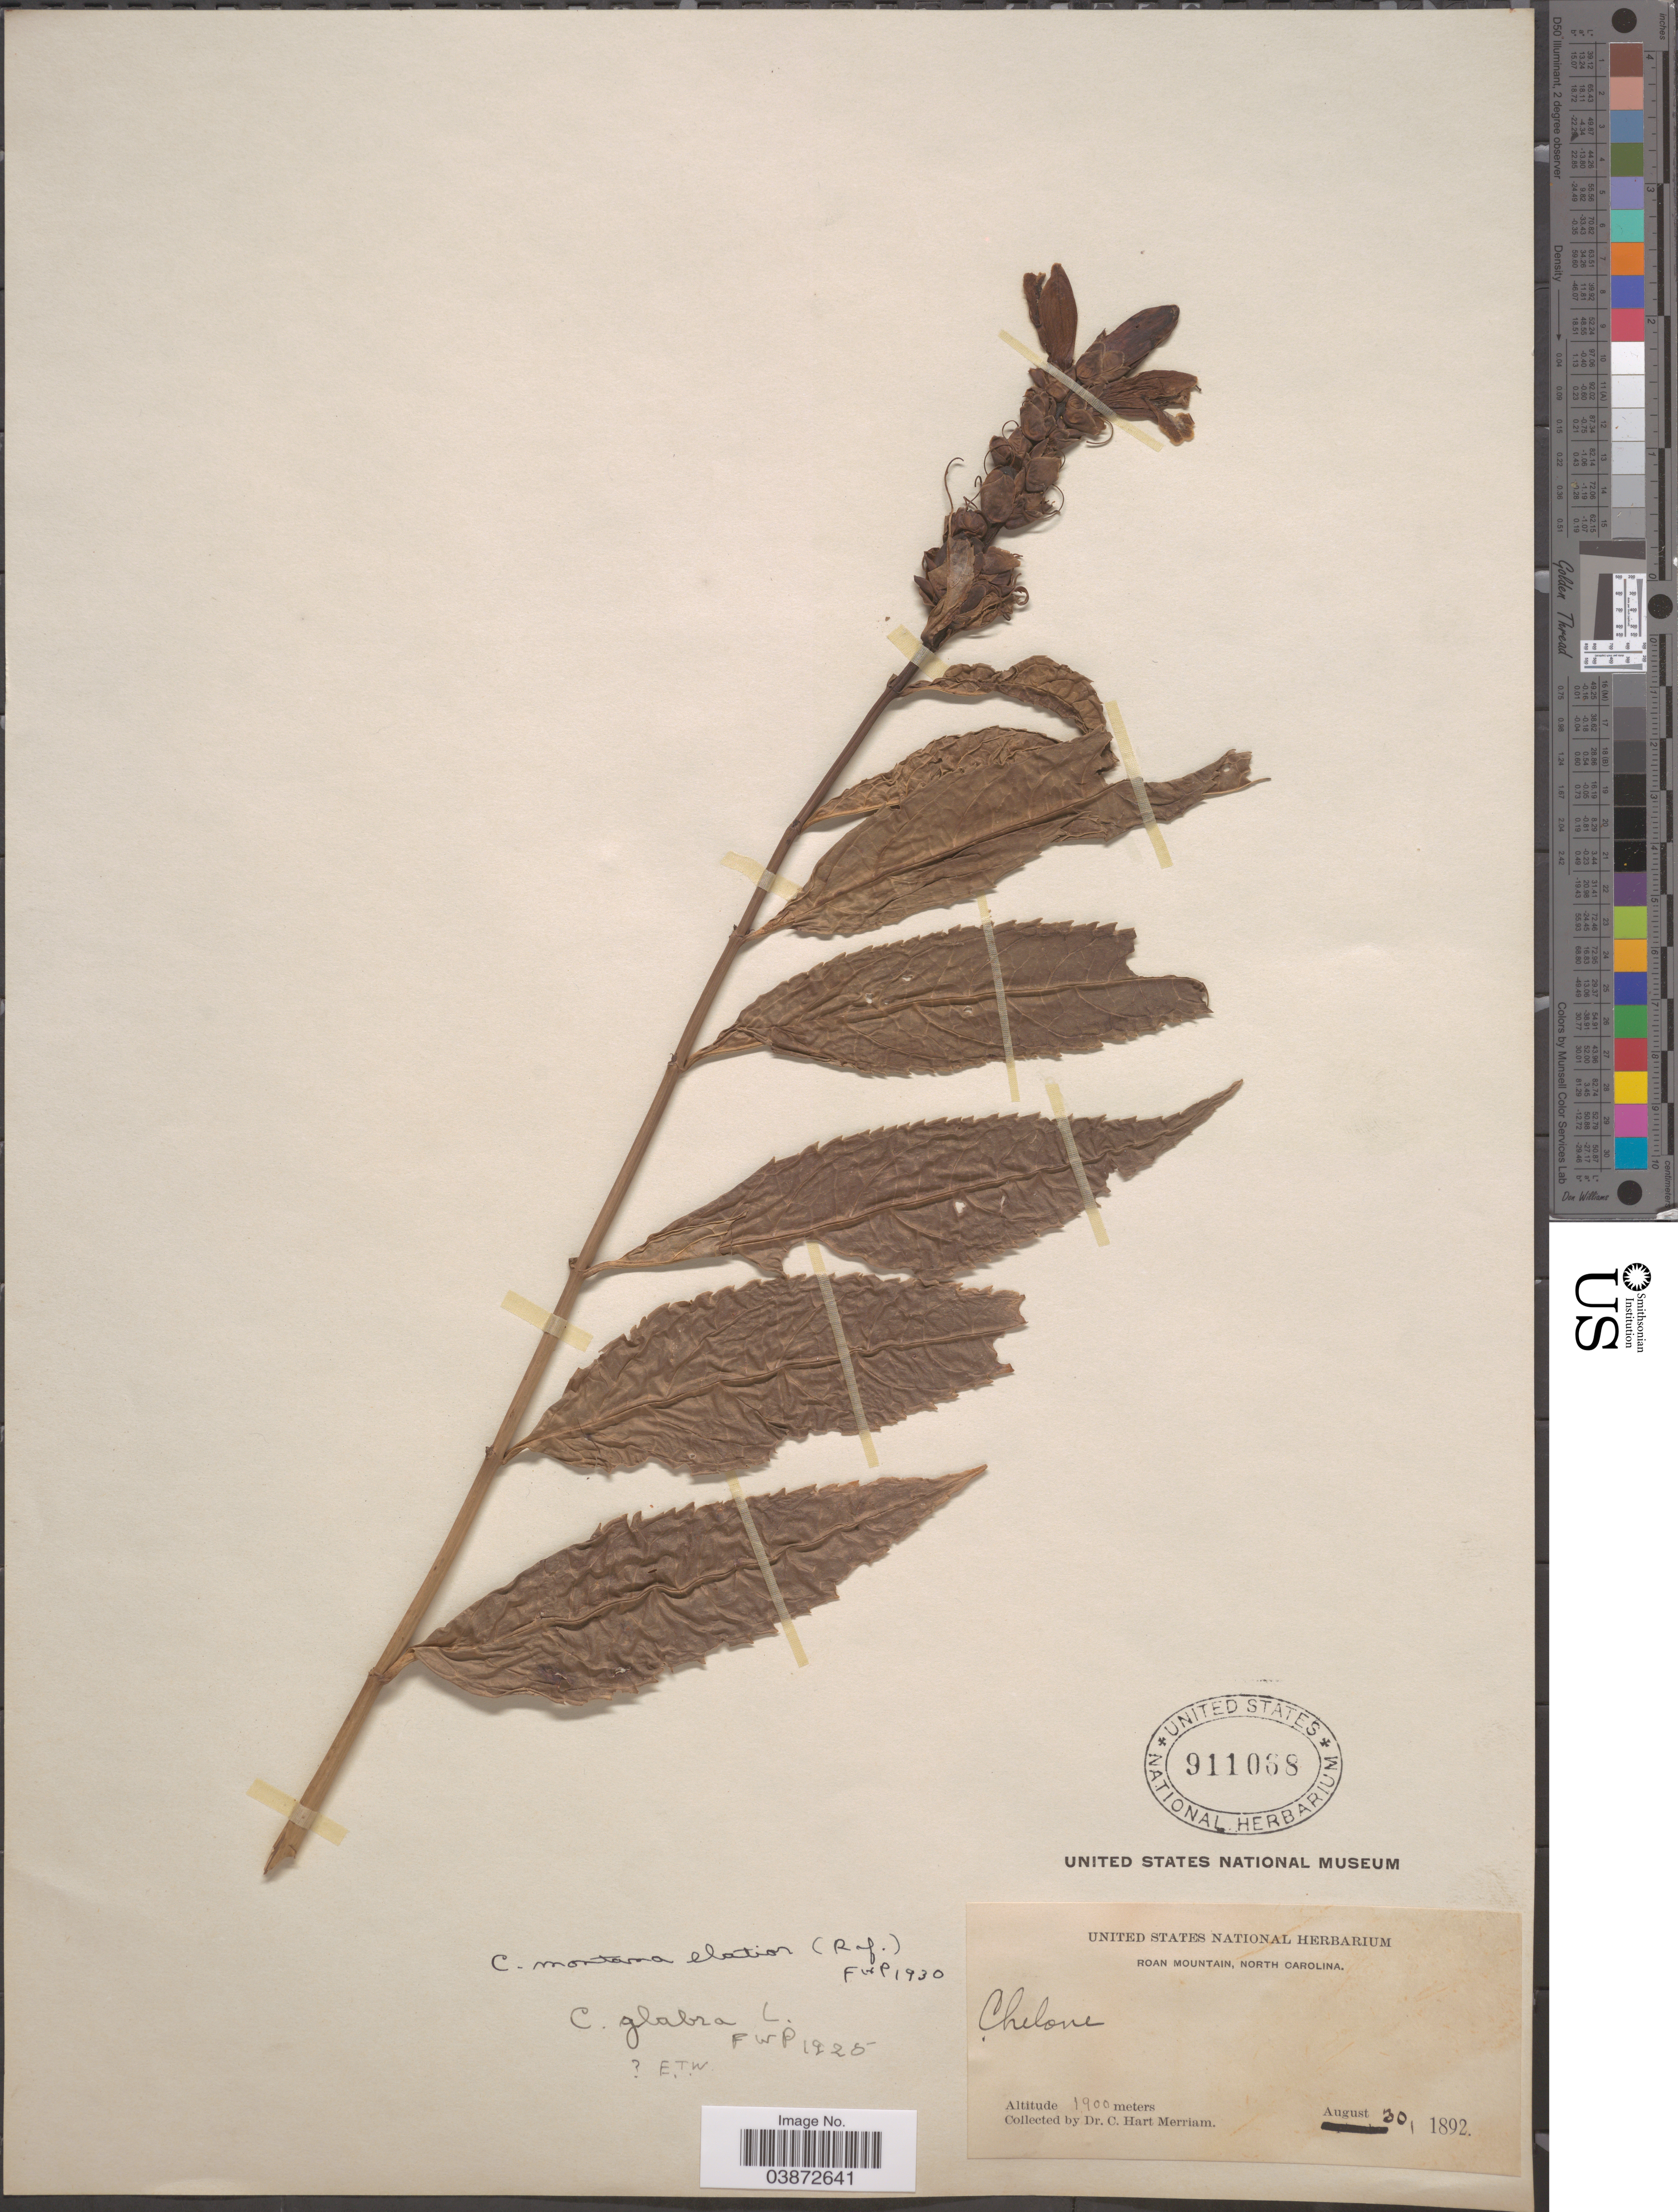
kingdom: Plantae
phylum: Tracheophyta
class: Magnoliopsida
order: Lamiales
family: Plantaginaceae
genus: Chelone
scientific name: Chelone montana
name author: (Raf.) Pennell & Wherry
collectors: C. Merriam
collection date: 1892-08-30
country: United States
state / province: North Carolina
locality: Roan Mountain.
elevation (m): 1900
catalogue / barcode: US 911068